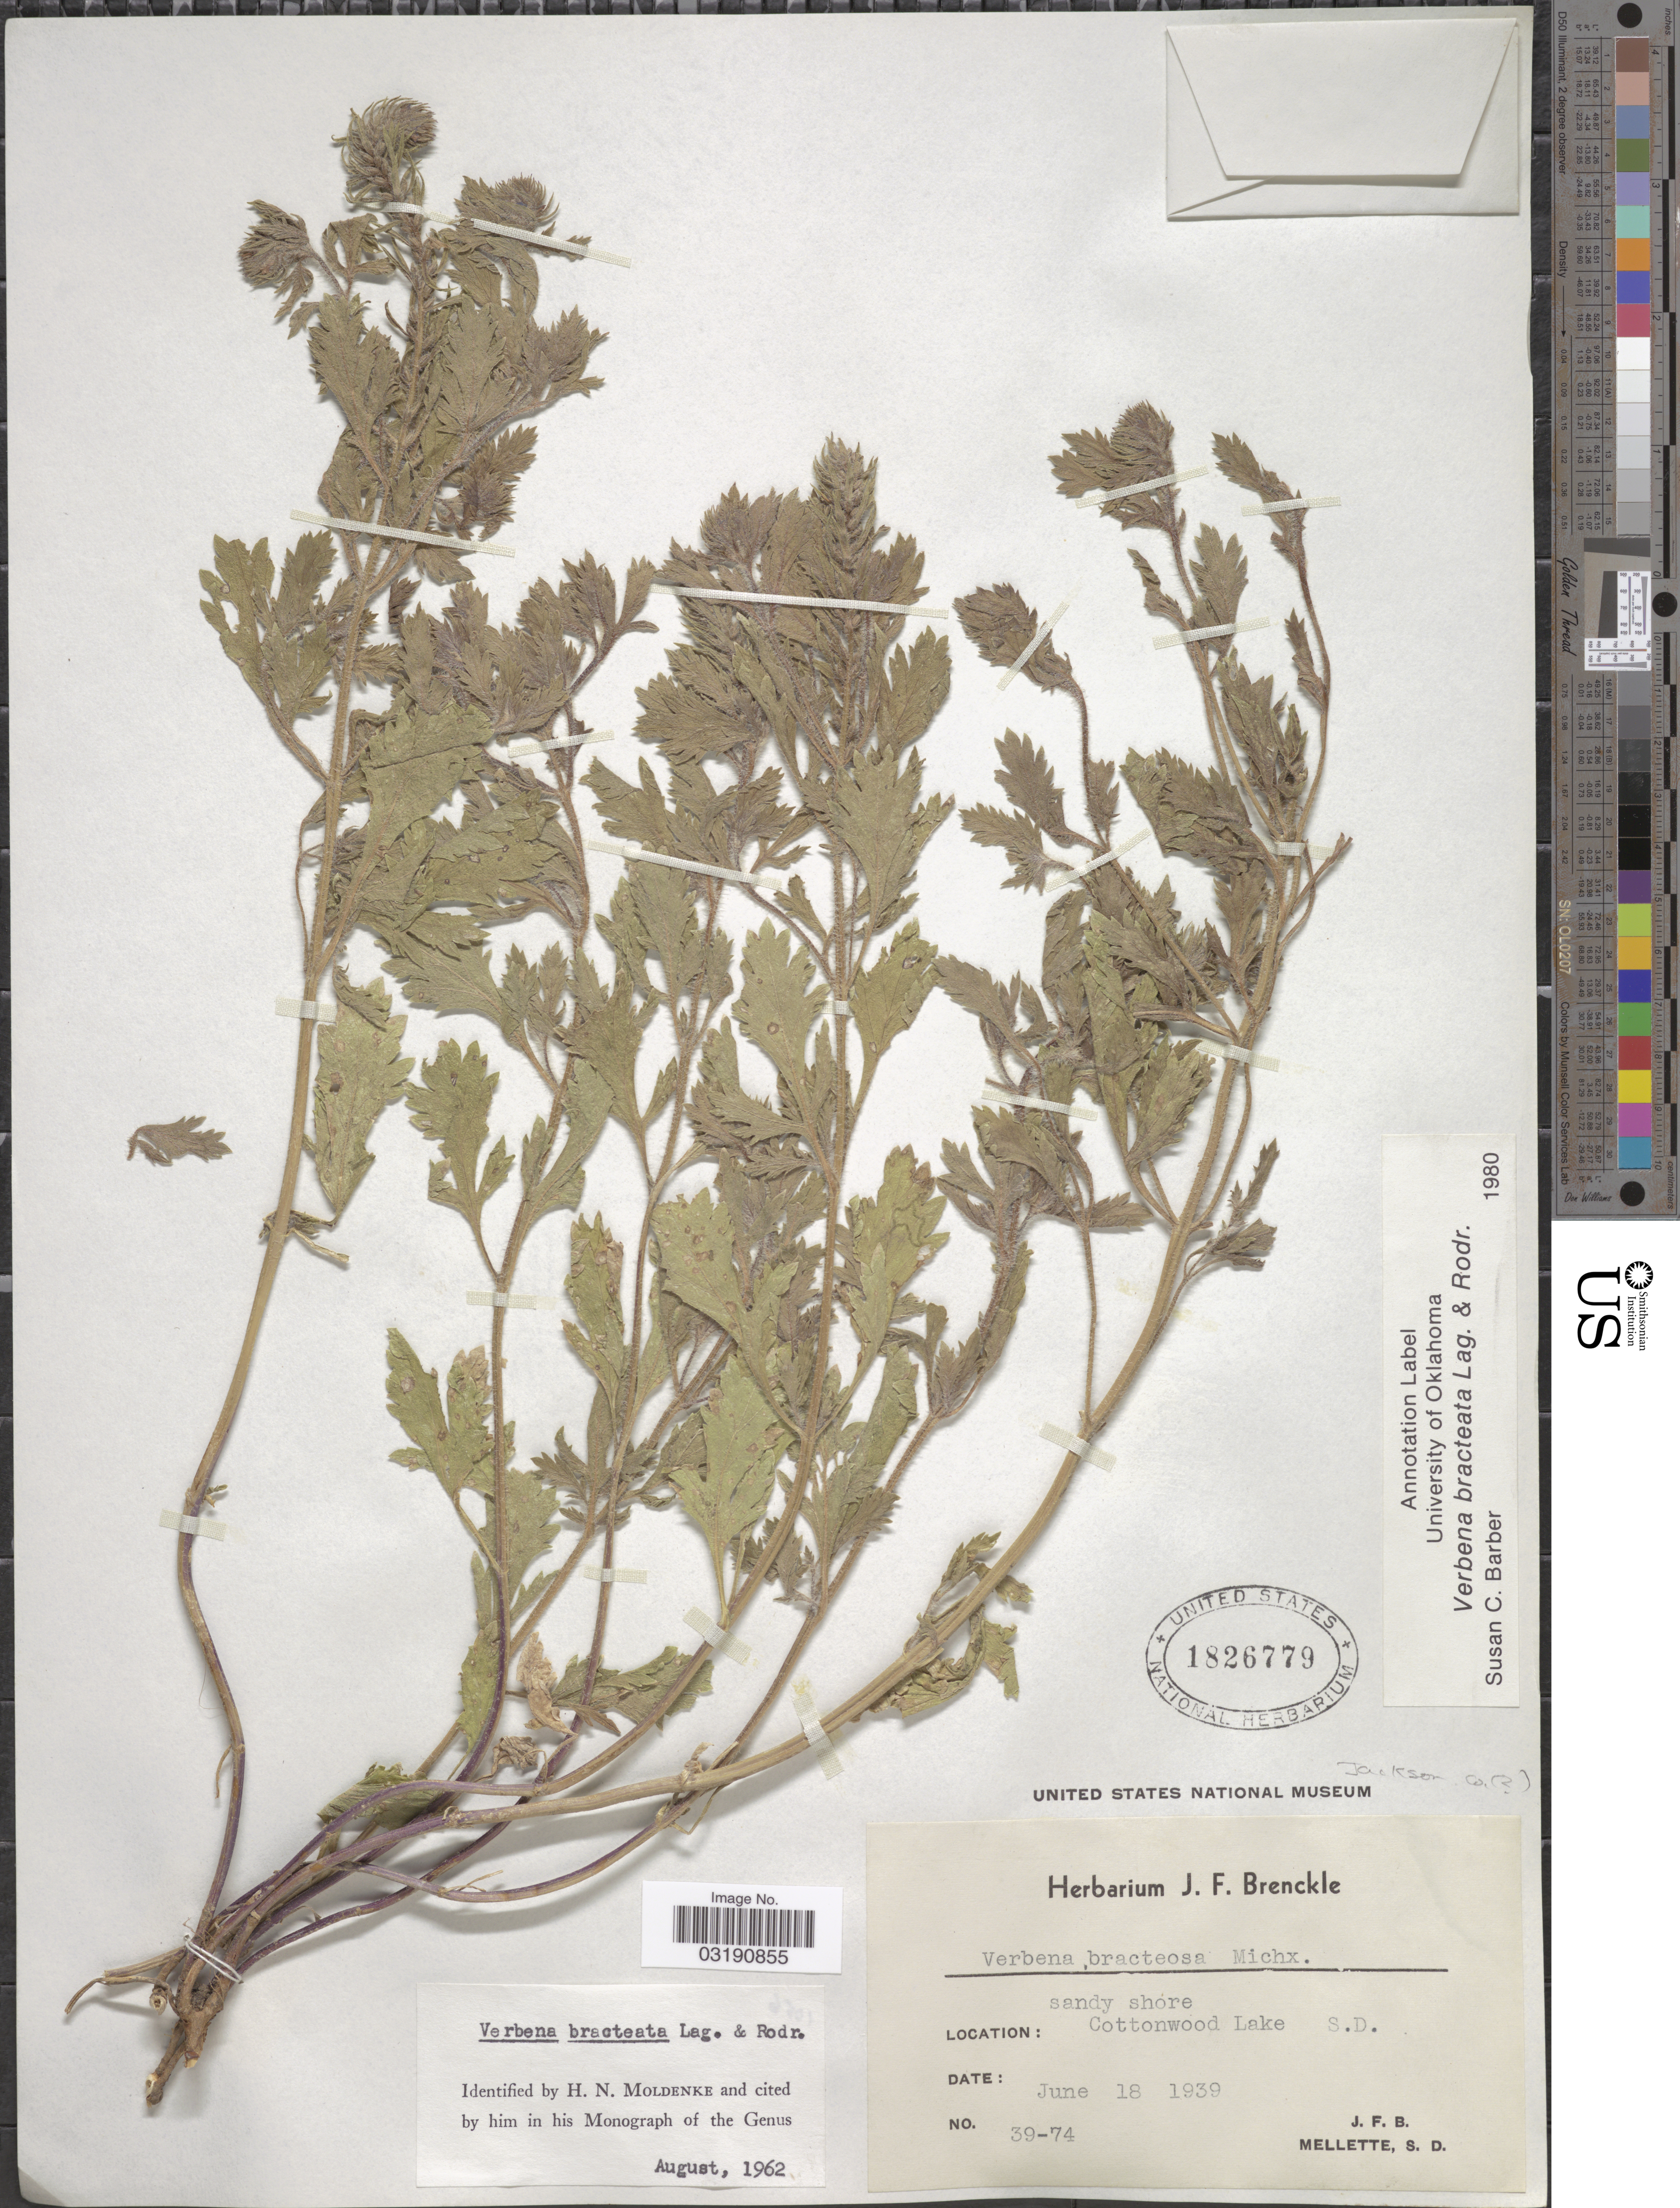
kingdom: Plantae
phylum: Tracheophyta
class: Magnoliopsida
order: Lamiales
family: Verbenaceae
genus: Verbena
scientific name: Verbena bracteata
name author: Cav. ex Lag. & Rodr.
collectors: J. Brenckle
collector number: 30-74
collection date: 1939-06-18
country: United States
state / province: South Dakota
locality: Cottonwood Lake. Jackson Co. ( [unsure placement]).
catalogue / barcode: US 1826779